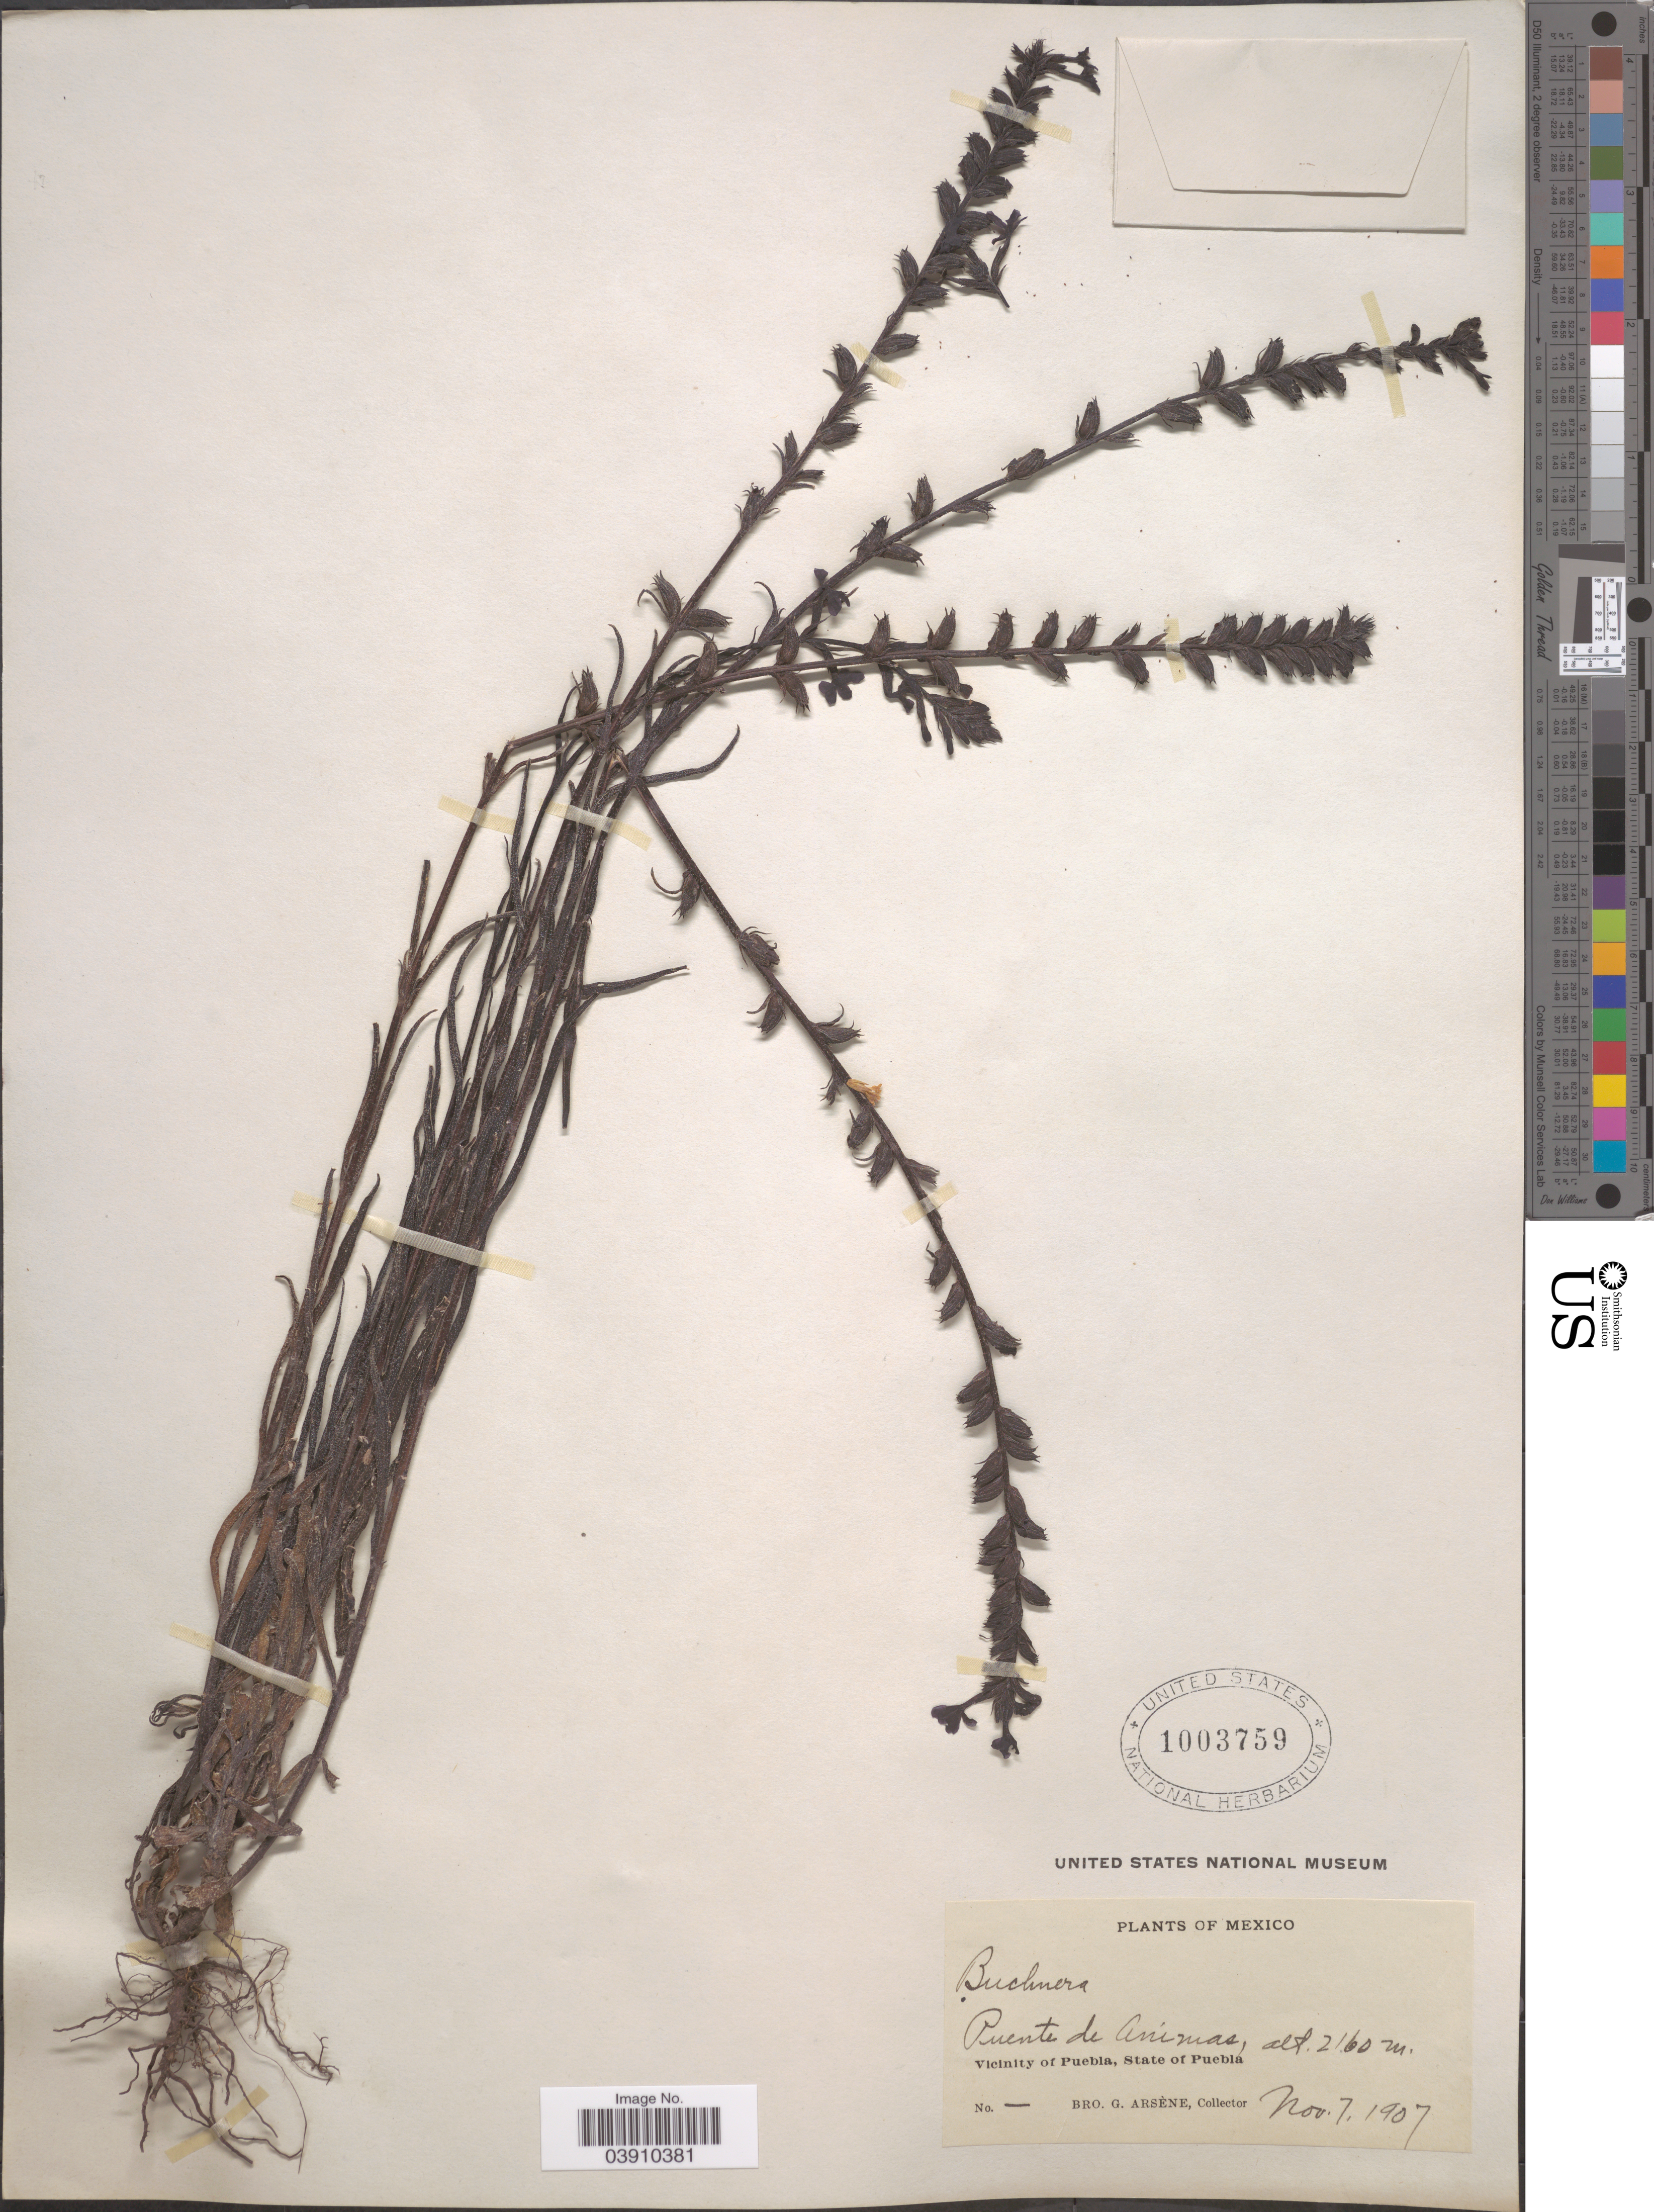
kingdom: Plantae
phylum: Tracheophyta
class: Magnoliopsida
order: Lamiales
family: Orobanchaceae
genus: Buchnera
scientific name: Buchnera pusilla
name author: Kunth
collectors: Bro. G. Arsène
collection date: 1907-11-07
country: Mexico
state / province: Puebla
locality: Puente de Animas. Vicinity of Puebla.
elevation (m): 2160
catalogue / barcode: US 1003759